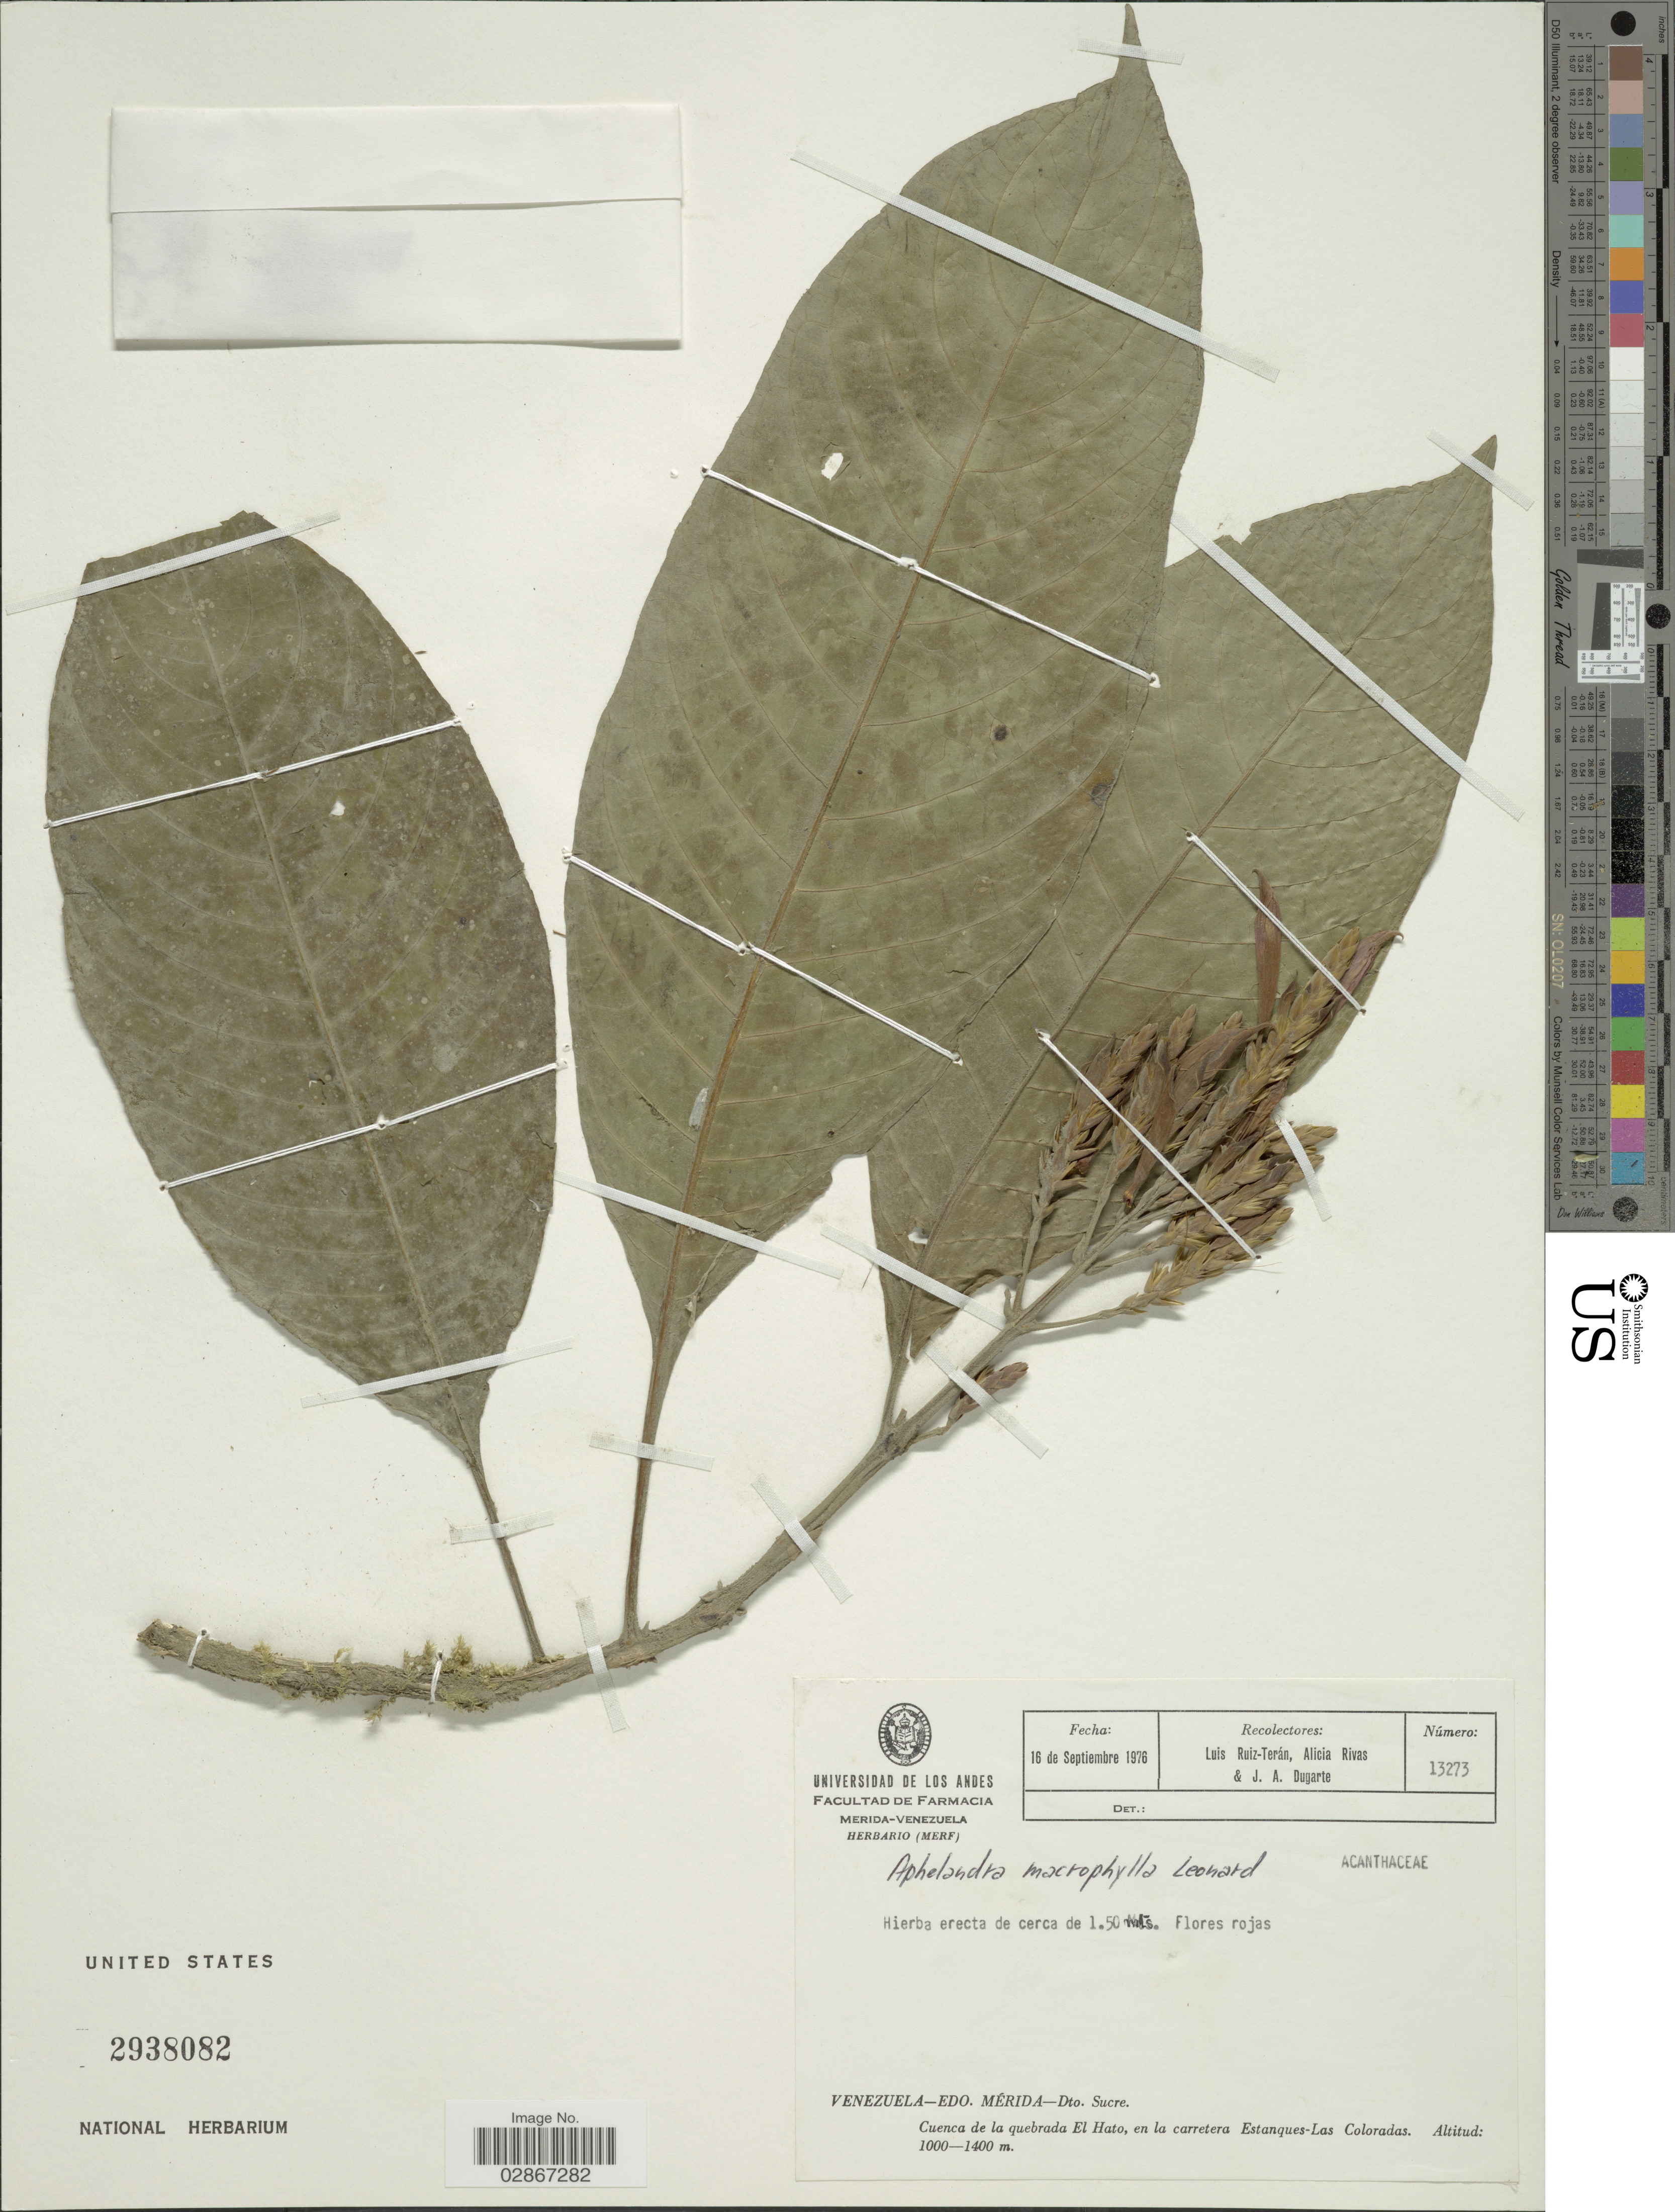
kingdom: Plantae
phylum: Tracheophyta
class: Magnoliopsida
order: Lamiales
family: Acanthaceae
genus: Aphelandra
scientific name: Aphelandra macrophylla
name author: Leonard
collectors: L. E. Ruíz-Terán, A. Rivas & J. Dugarte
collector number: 13273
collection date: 1976-09-16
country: Venezuela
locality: Dto. Sucre. Cuenca de la quebrada El Hato, en la carretera Estanques-Las Coloradas. Edo. Mérida.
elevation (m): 1000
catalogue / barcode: US 2938082